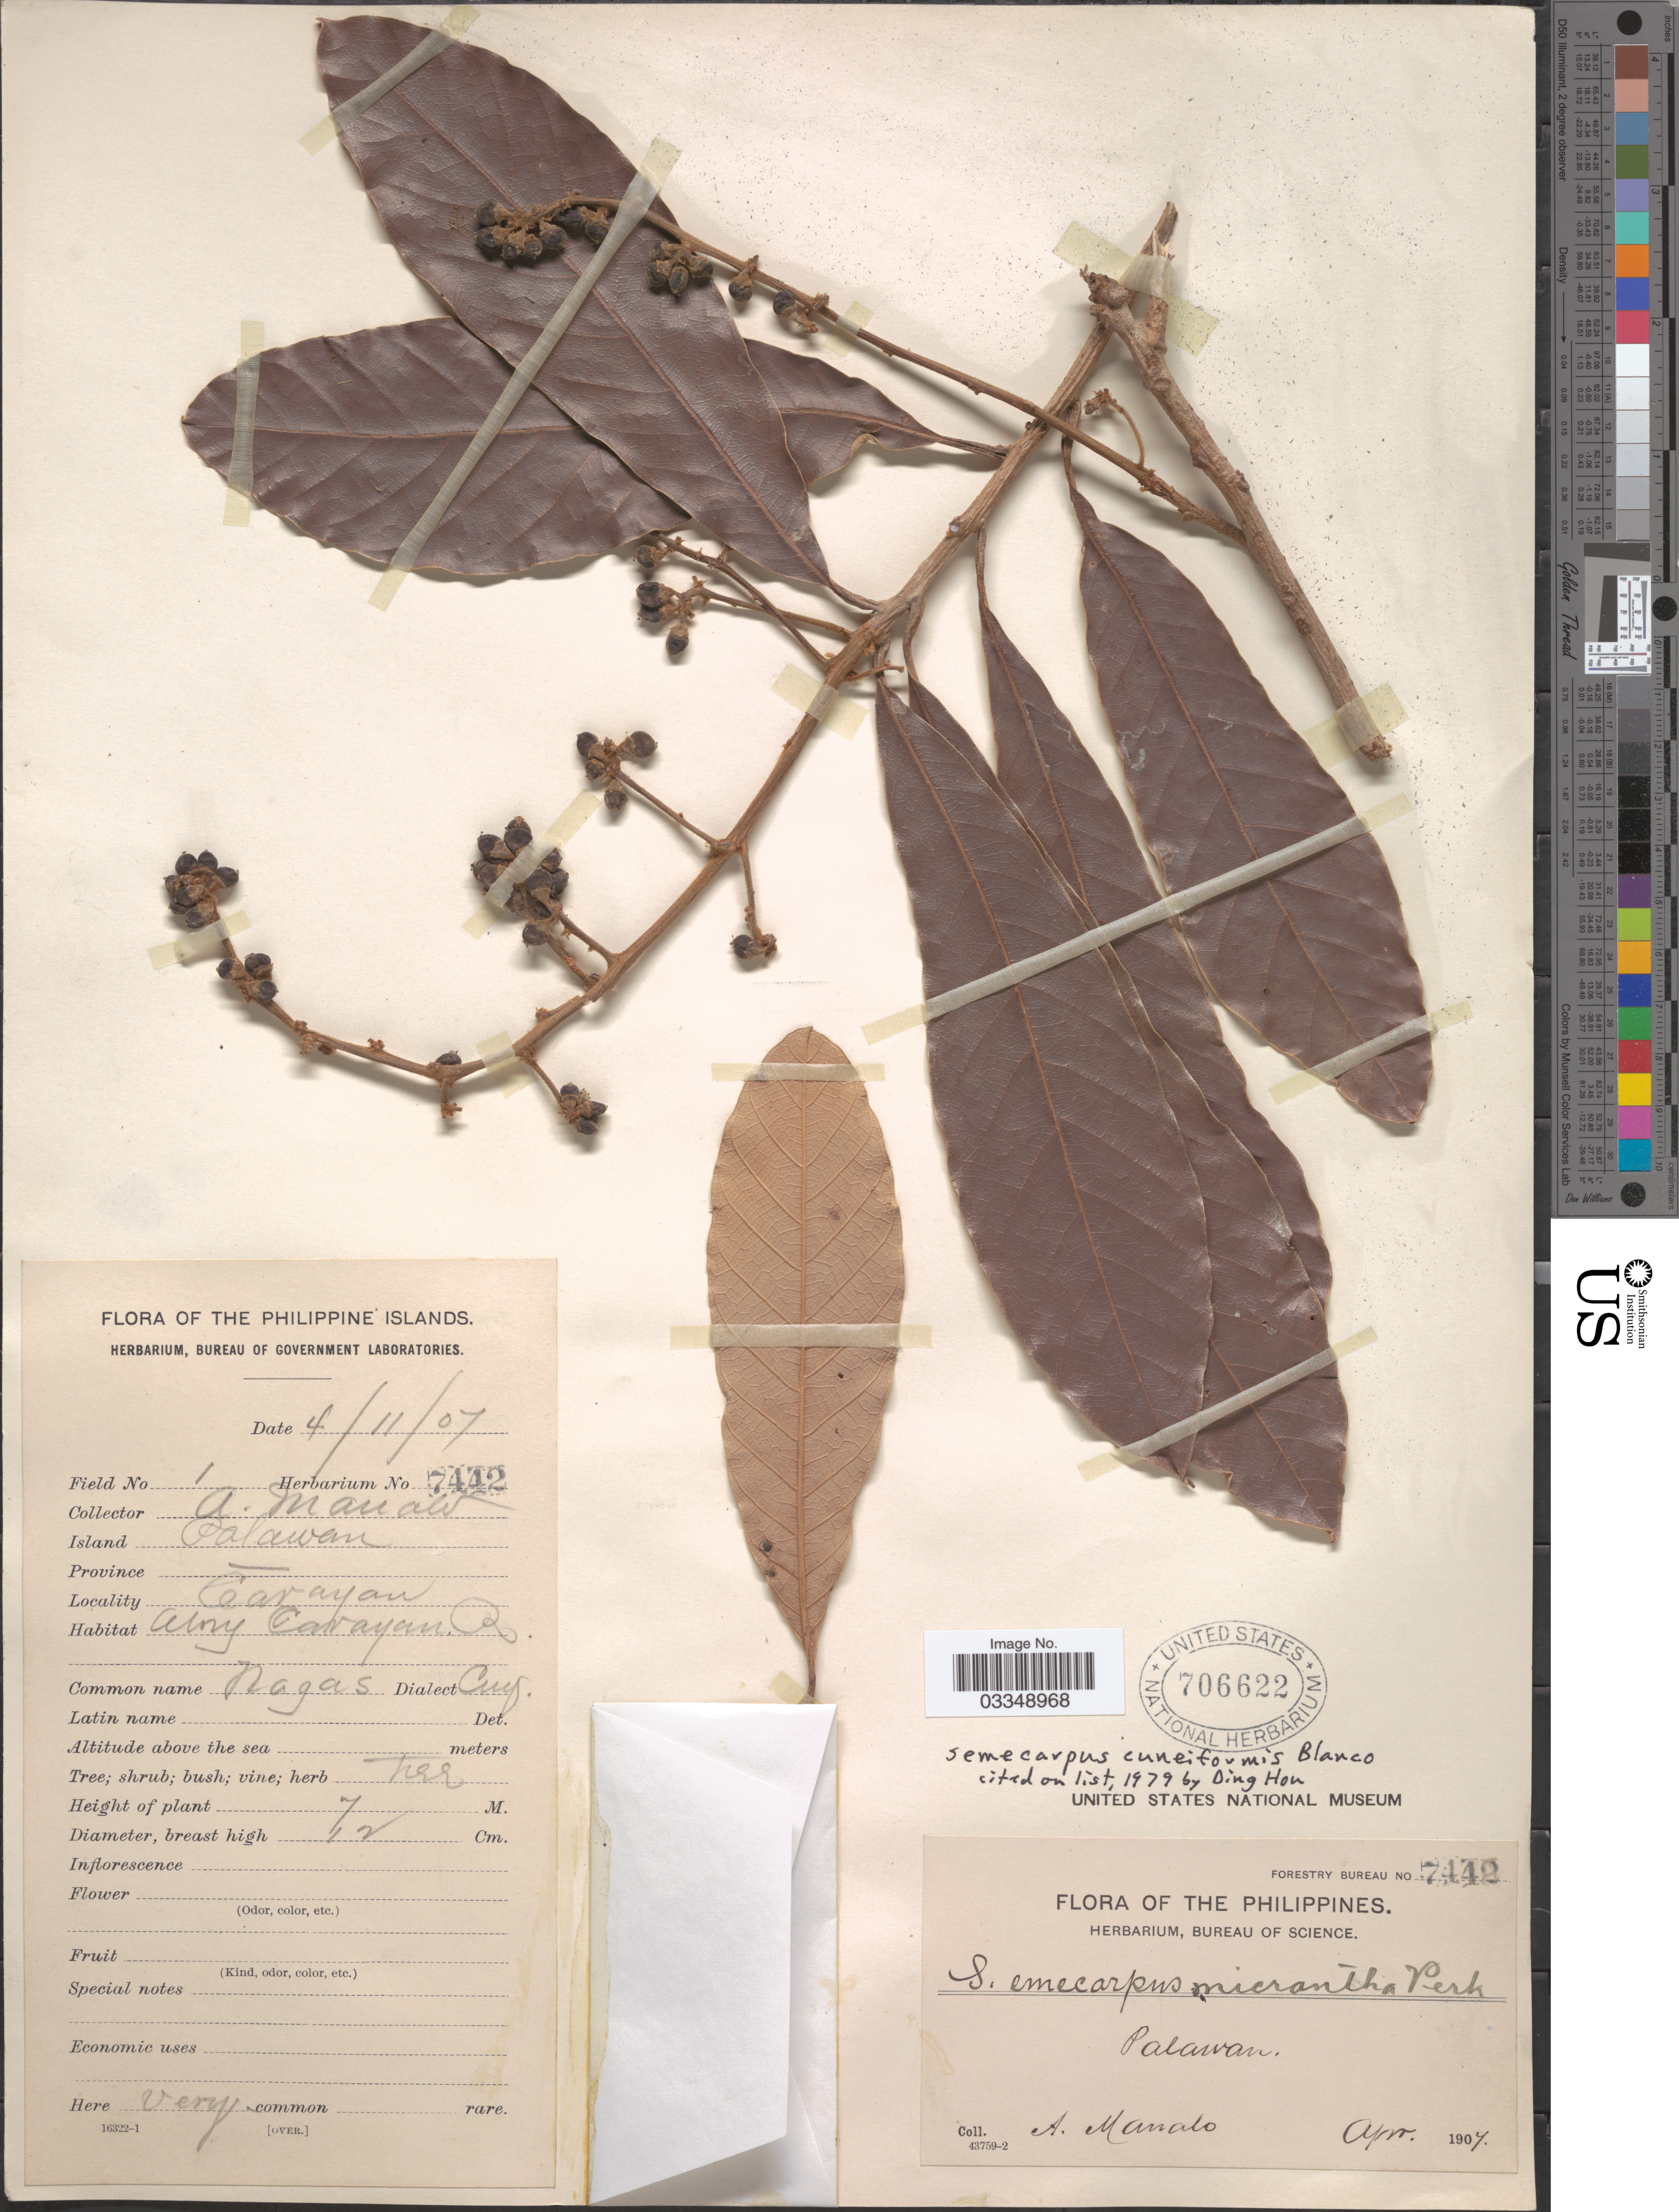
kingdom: Plantae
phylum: Tracheophyta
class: Magnoliopsida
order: Sapindales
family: Anacardiaceae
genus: Semecarpus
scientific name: Semecarpus cuneiformis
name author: Blanco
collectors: A. Manalo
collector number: Forestry Bureau 7442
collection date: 1907-04-11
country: Philippines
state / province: Mimaropa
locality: The Philippine Islands. Island Palawan. Carayan. Along Carayan R.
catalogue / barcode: US 706622